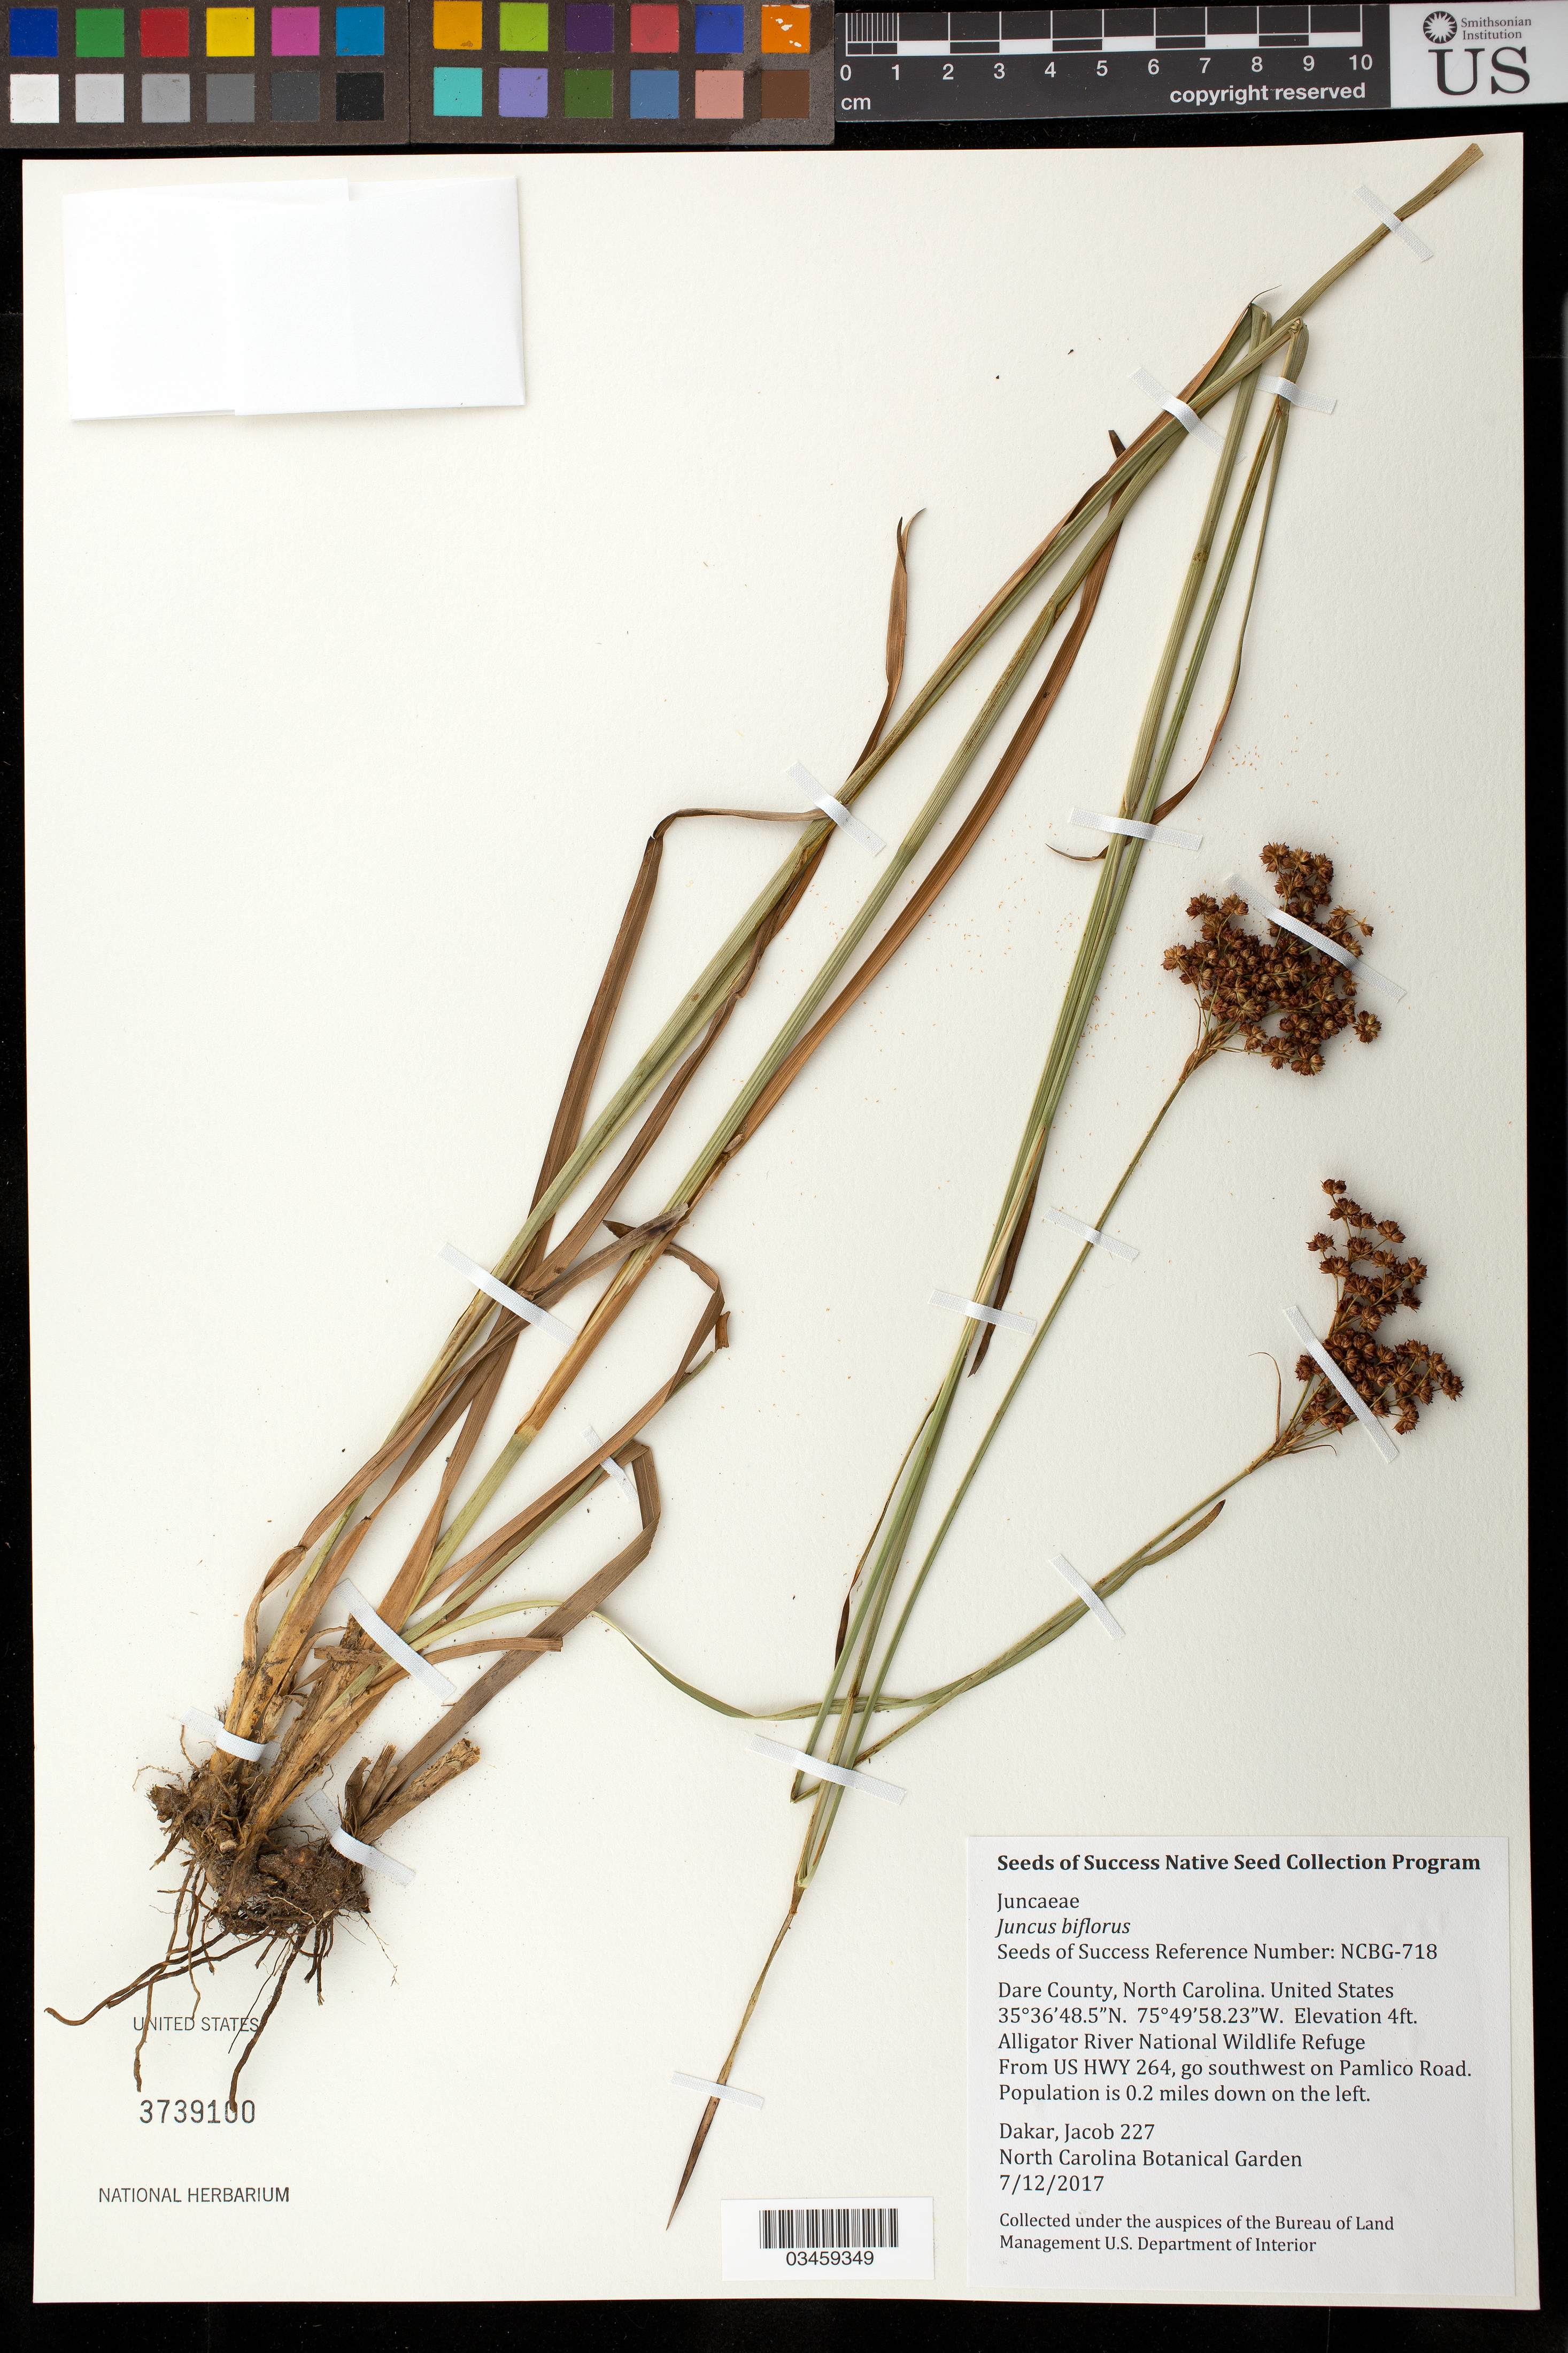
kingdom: Plantae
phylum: Tracheophyta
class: Liliopsida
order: Poales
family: Juncaceae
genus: Juncus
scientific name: Juncus biflorus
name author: Ell.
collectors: J. Dakar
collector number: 227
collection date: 2017-07-12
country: United States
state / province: North Carolina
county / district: Dare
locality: Alligator River National Wildlife Refuge, from US Hwy 264, SW on Pamlico Road, 0.2 mi. down on the left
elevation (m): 1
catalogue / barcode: US 3739100